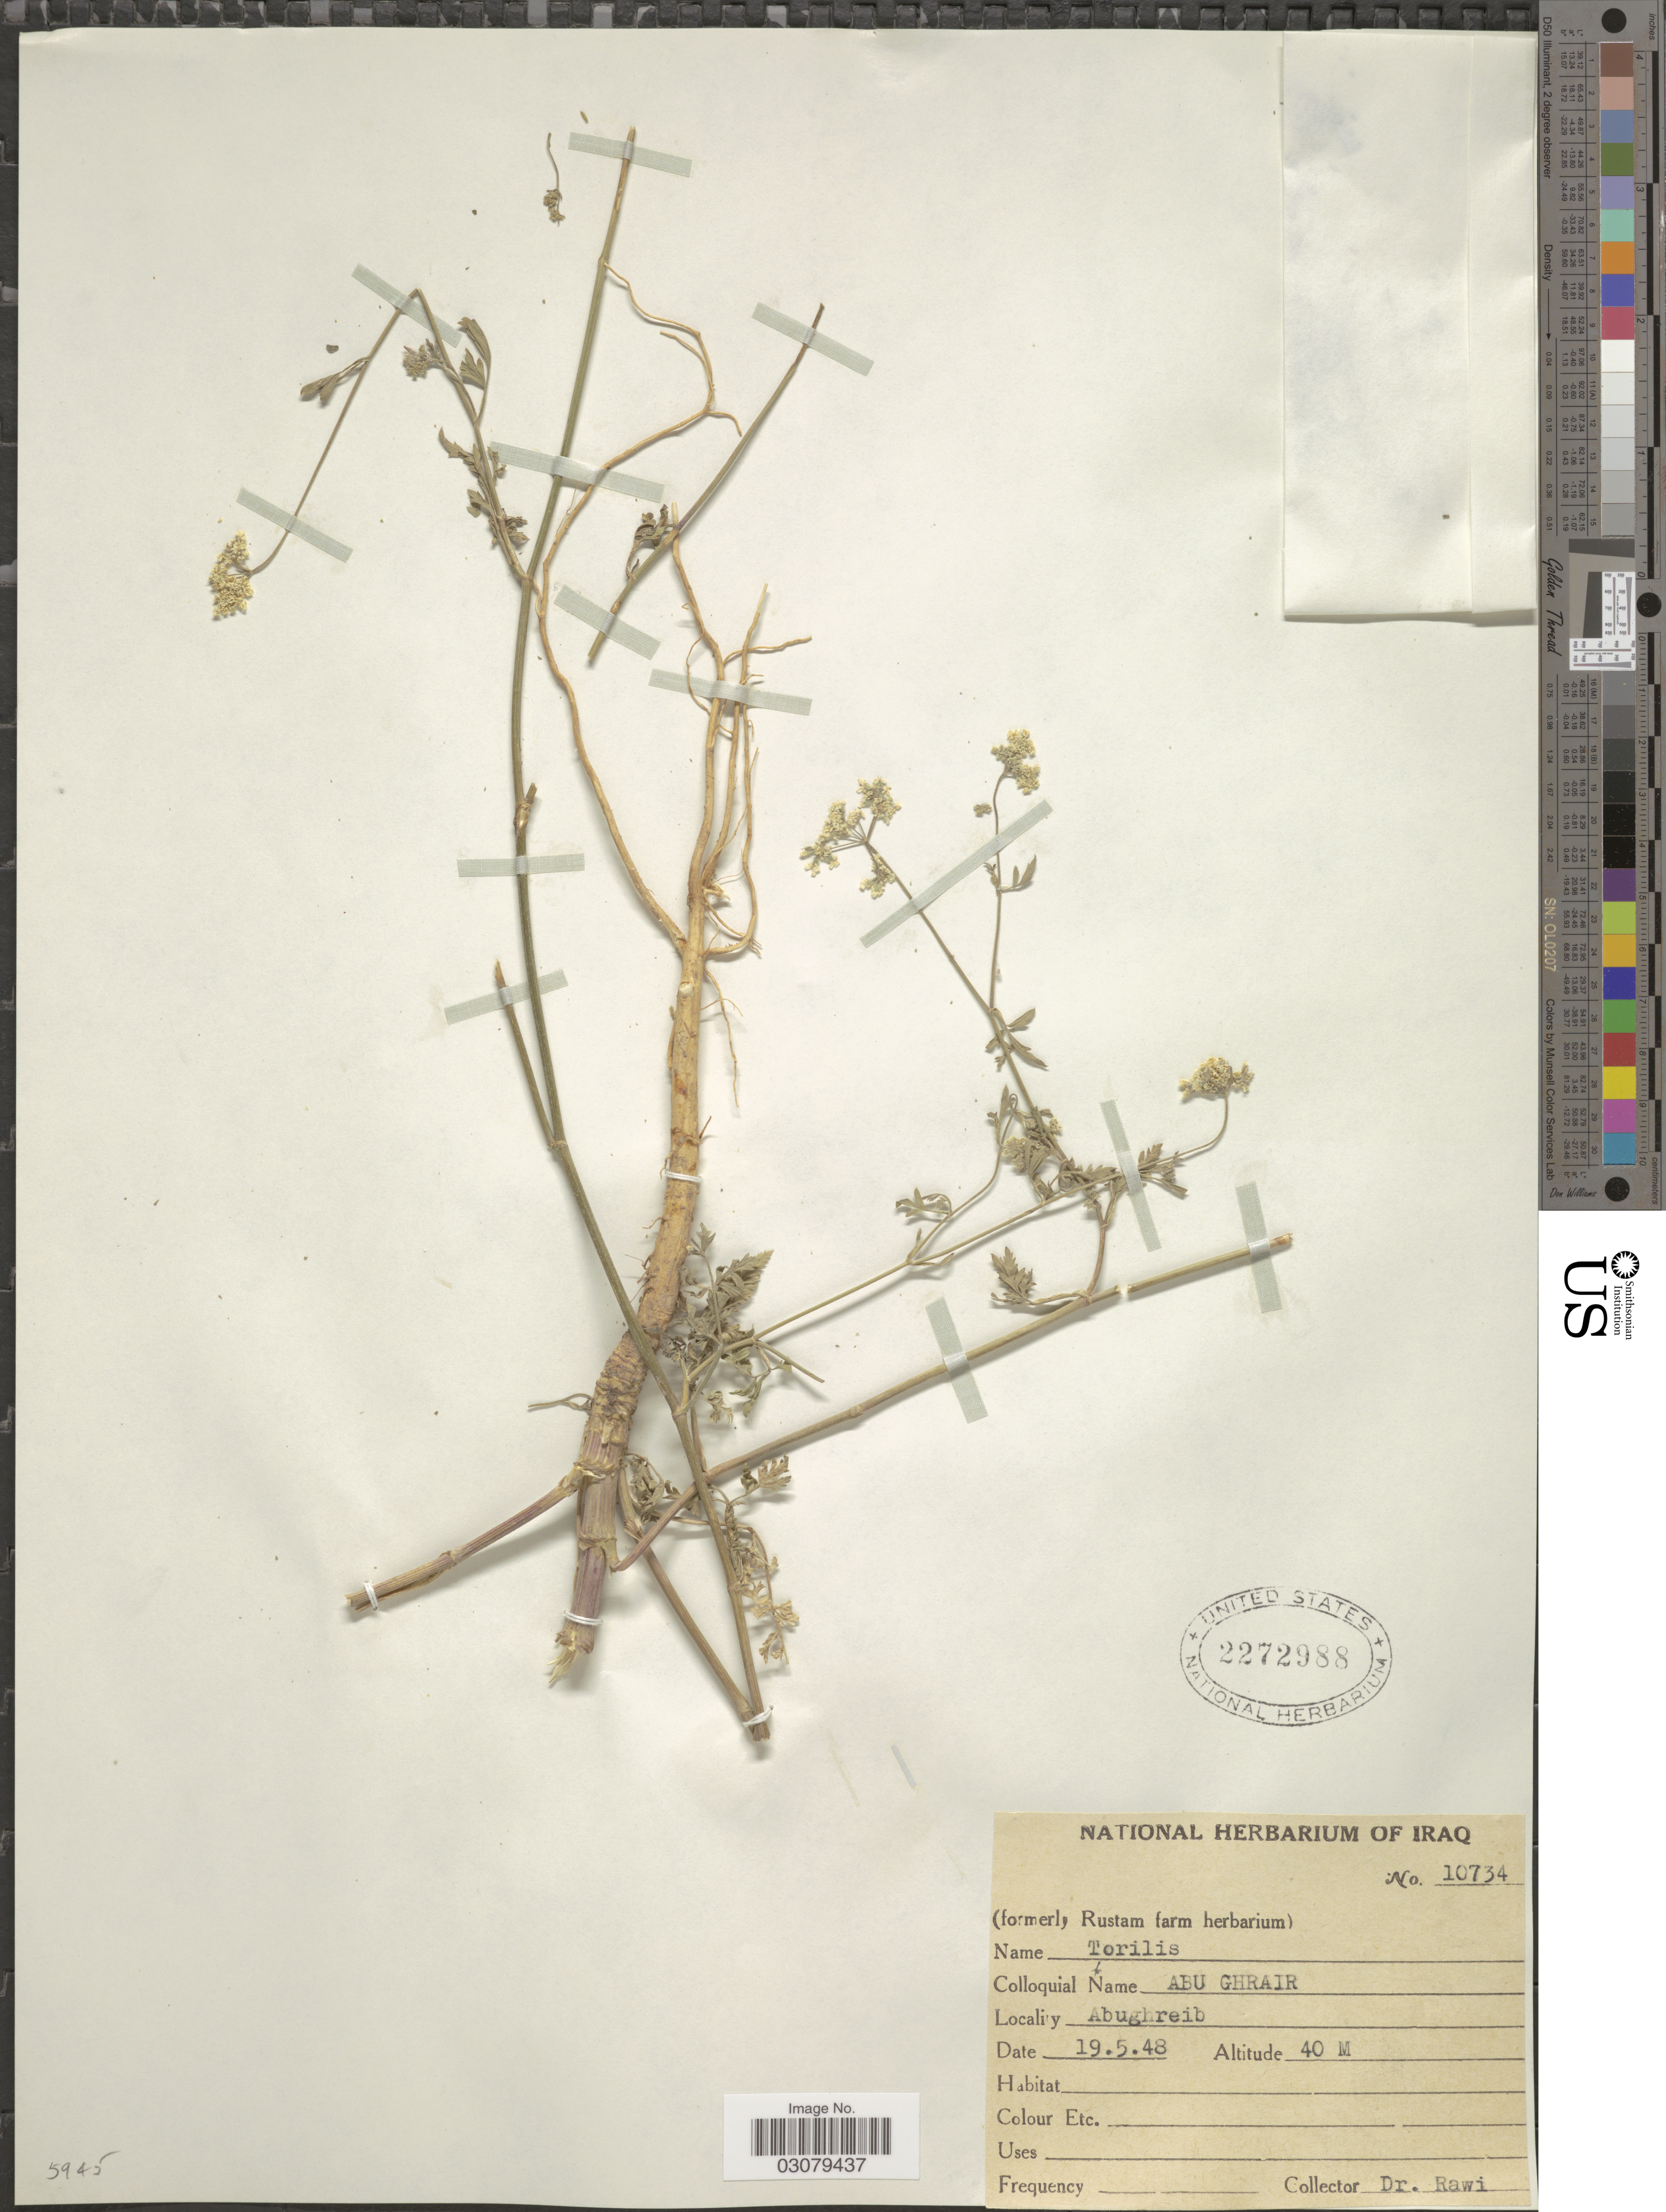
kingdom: Plantae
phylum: Tracheophyta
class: Magnoliopsida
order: Apiales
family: Apiaceae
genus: Torilis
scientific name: Torilis sp.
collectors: -. Rawi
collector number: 10734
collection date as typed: Transcribed d/m/y: 19/5/48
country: Iraq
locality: Abughreib.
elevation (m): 40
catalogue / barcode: US 2272988